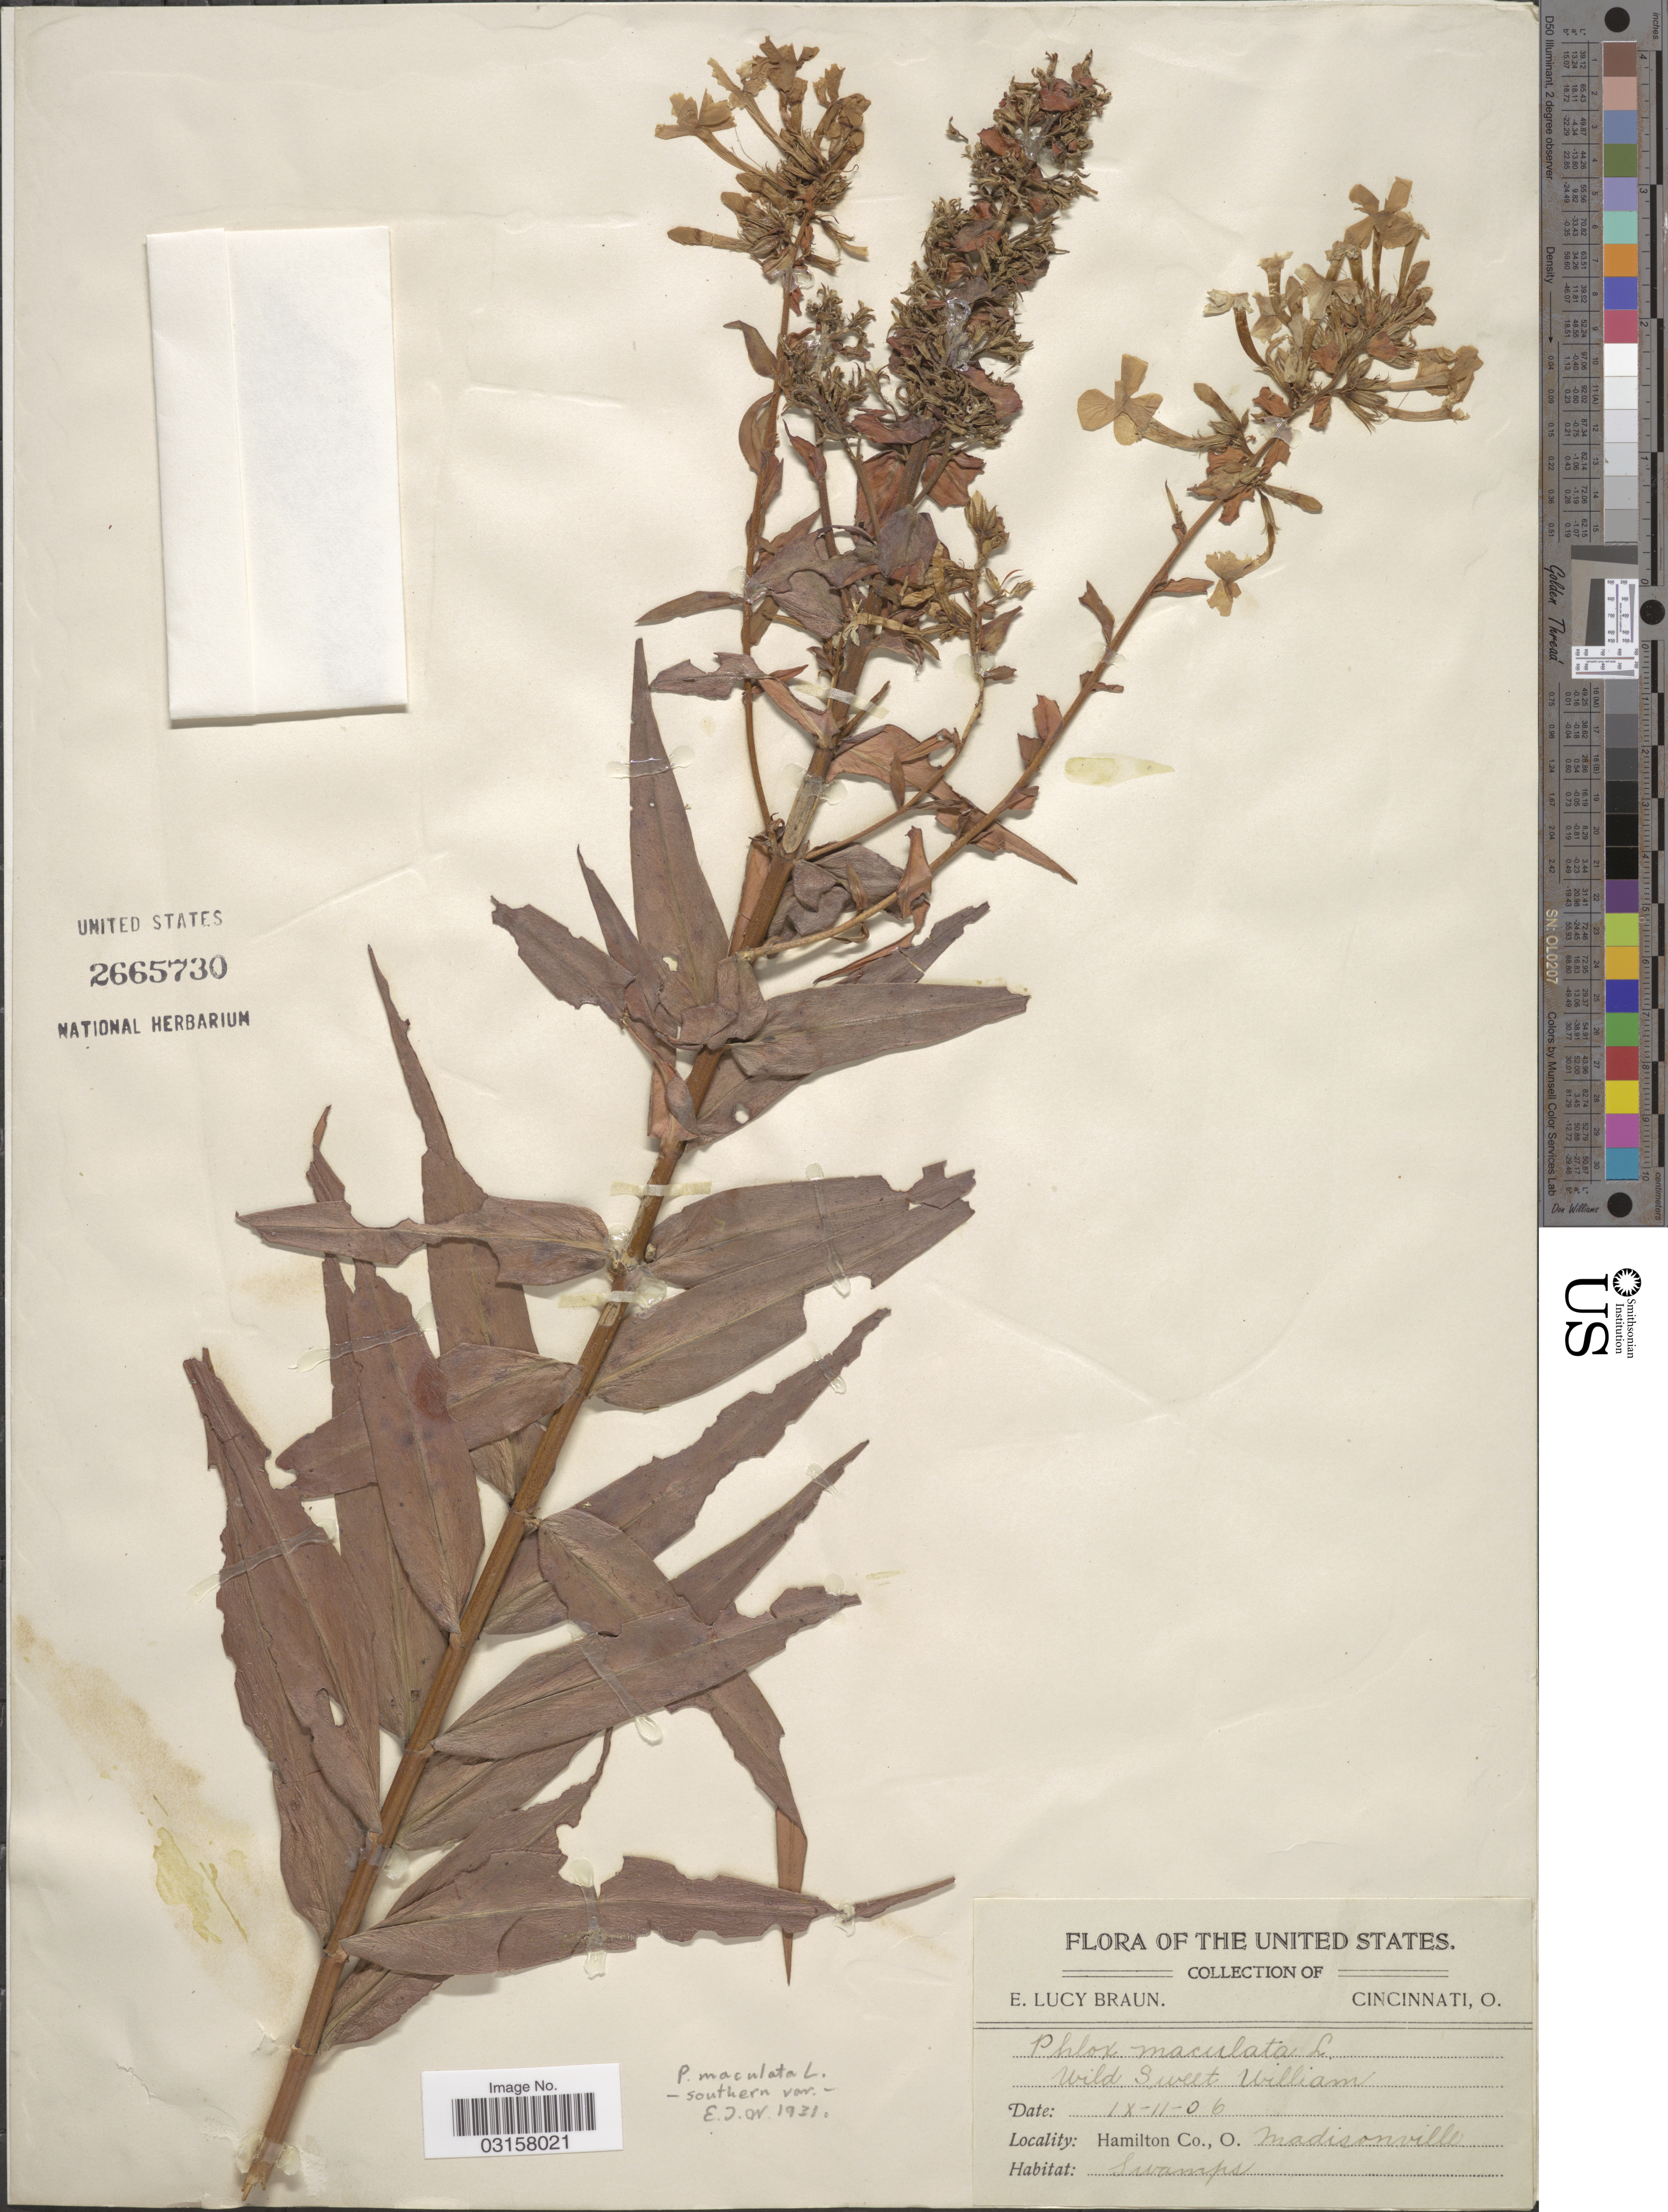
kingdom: Plantae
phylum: Tracheophyta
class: Magnoliopsida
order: Ericales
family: Polemoniaceae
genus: Phlox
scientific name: Phlox maculata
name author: L.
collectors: E. L. Braun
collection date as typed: Transcribed d/m/y: 11/9/6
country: United States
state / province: Ohio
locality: Hamilton Co., Madisonville.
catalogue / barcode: US 2665730